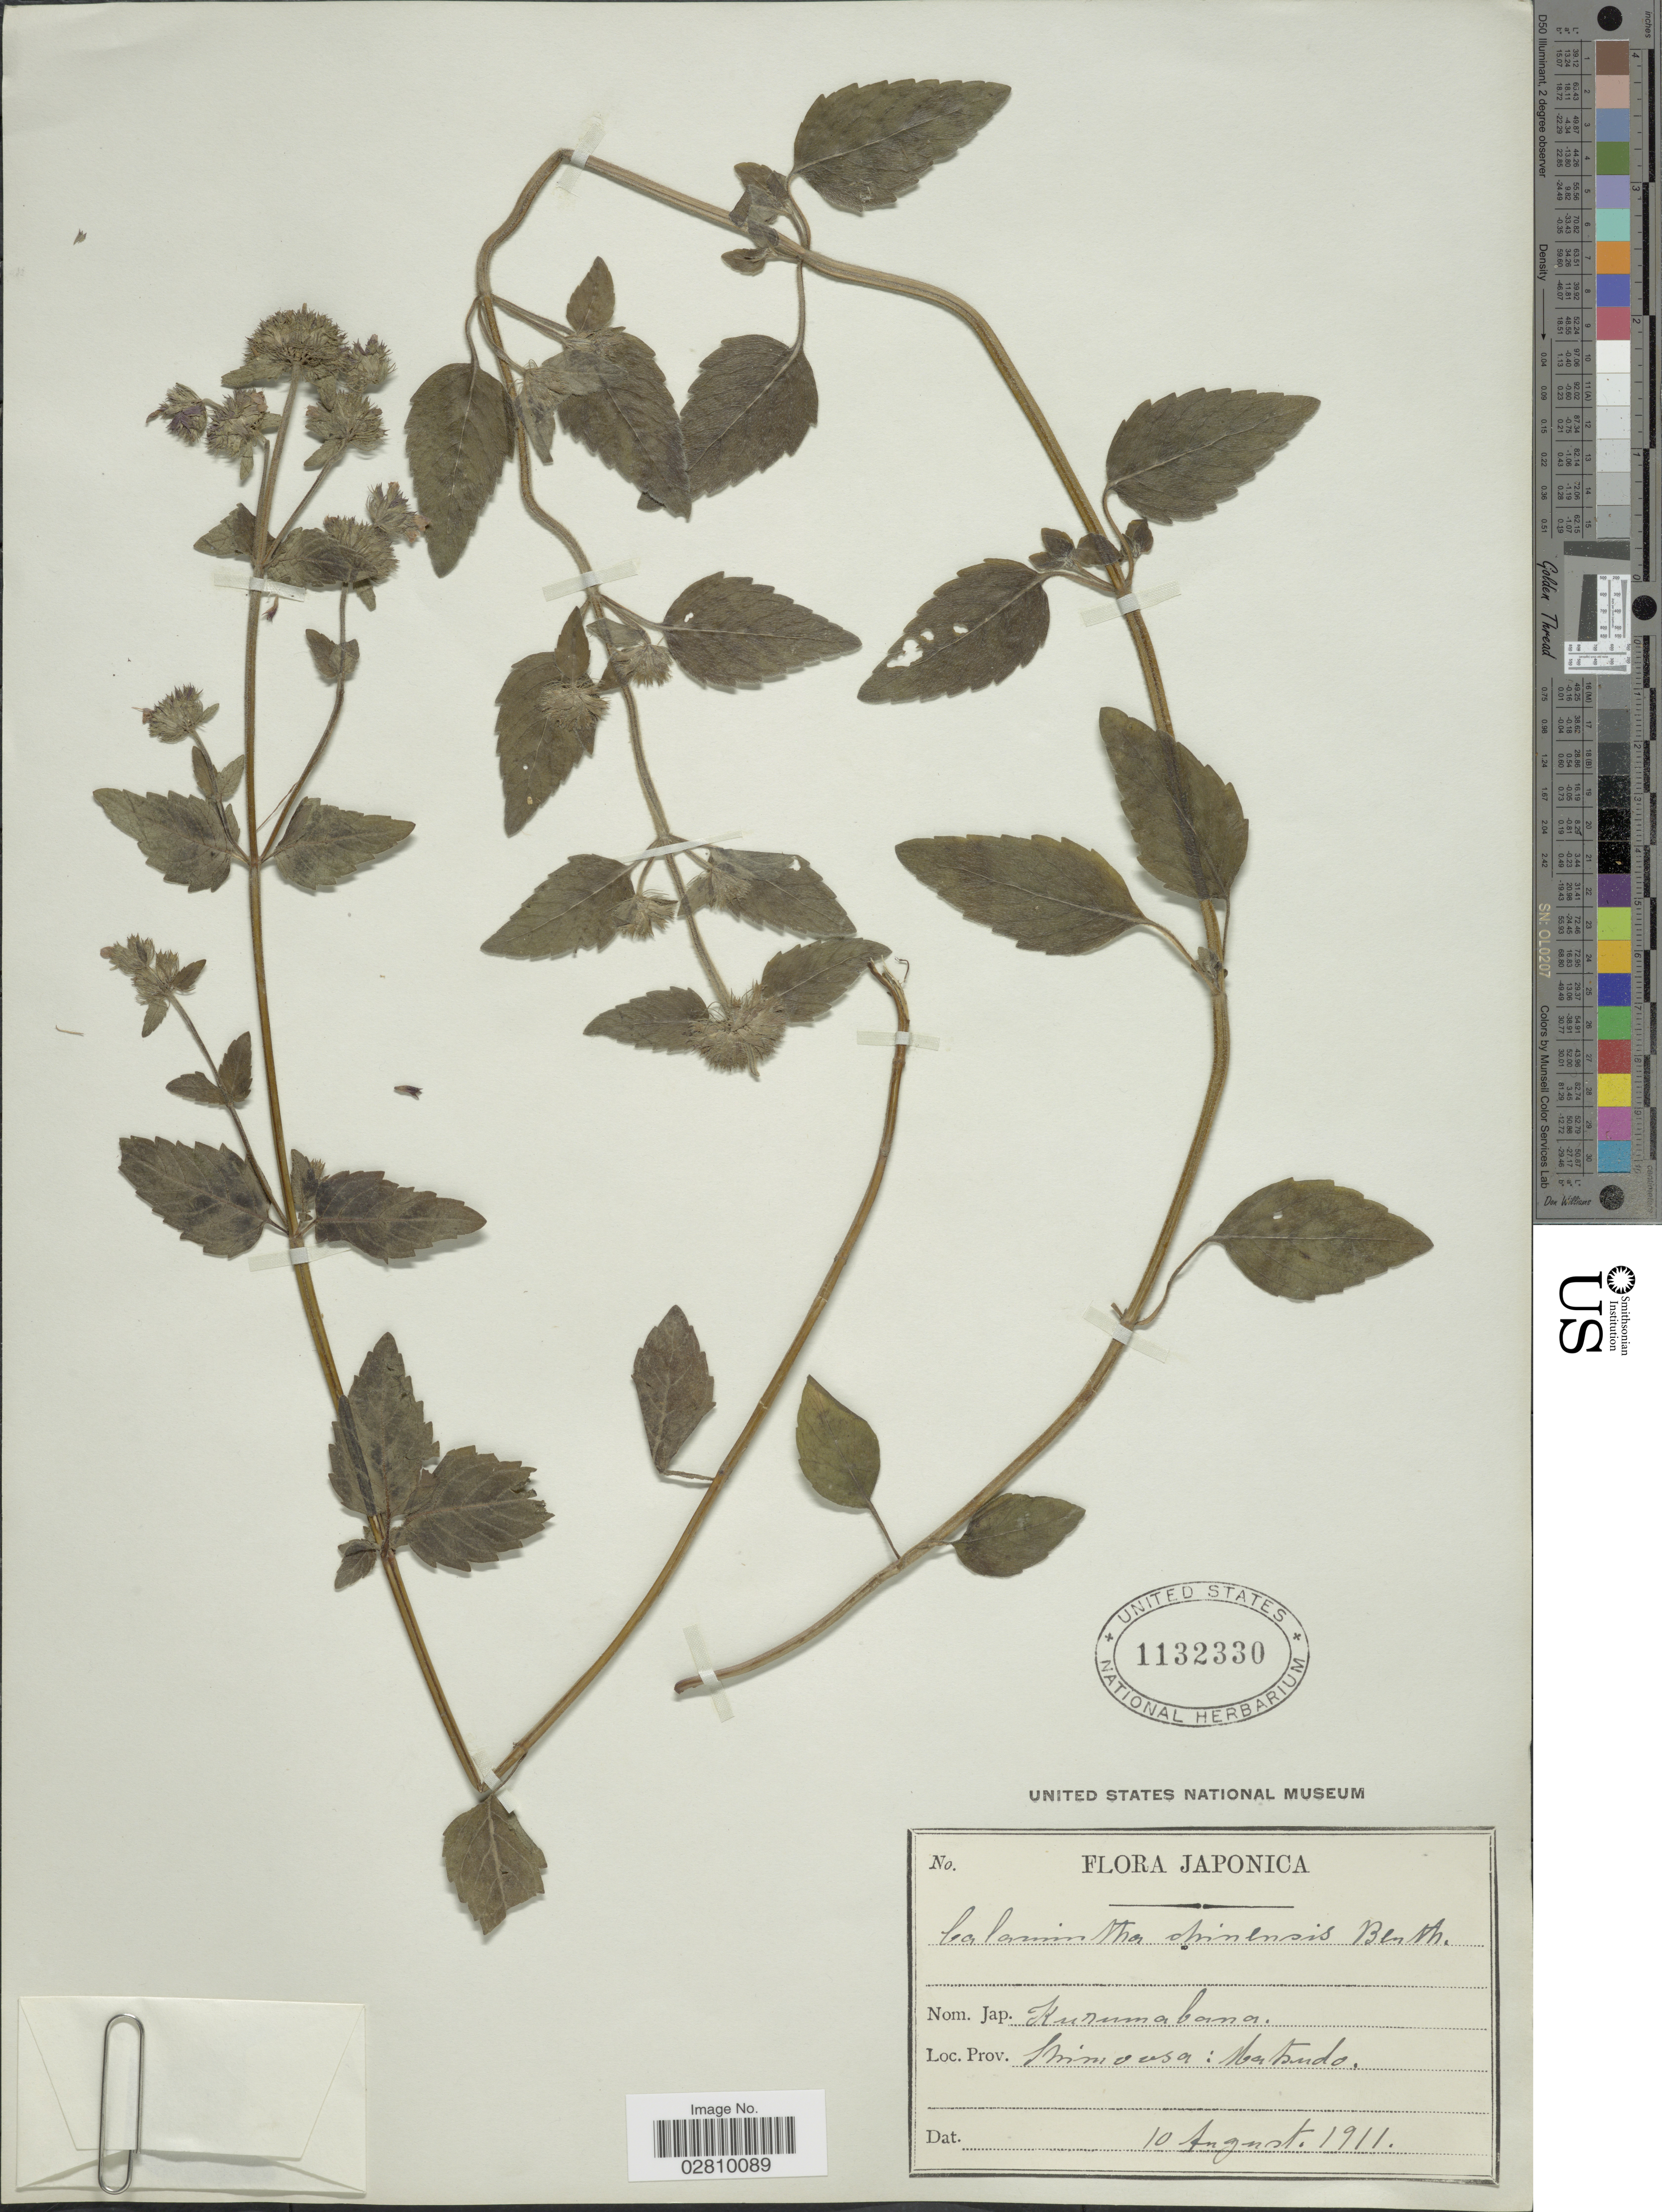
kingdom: Plantae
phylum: Tracheophyta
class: Magnoliopsida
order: Lamiales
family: Lamiaceae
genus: Calamintha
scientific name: Calamintha chinensis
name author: Benth.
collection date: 1911-08-10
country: Japan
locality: Shimousa: Matsudo.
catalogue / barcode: US 1132330